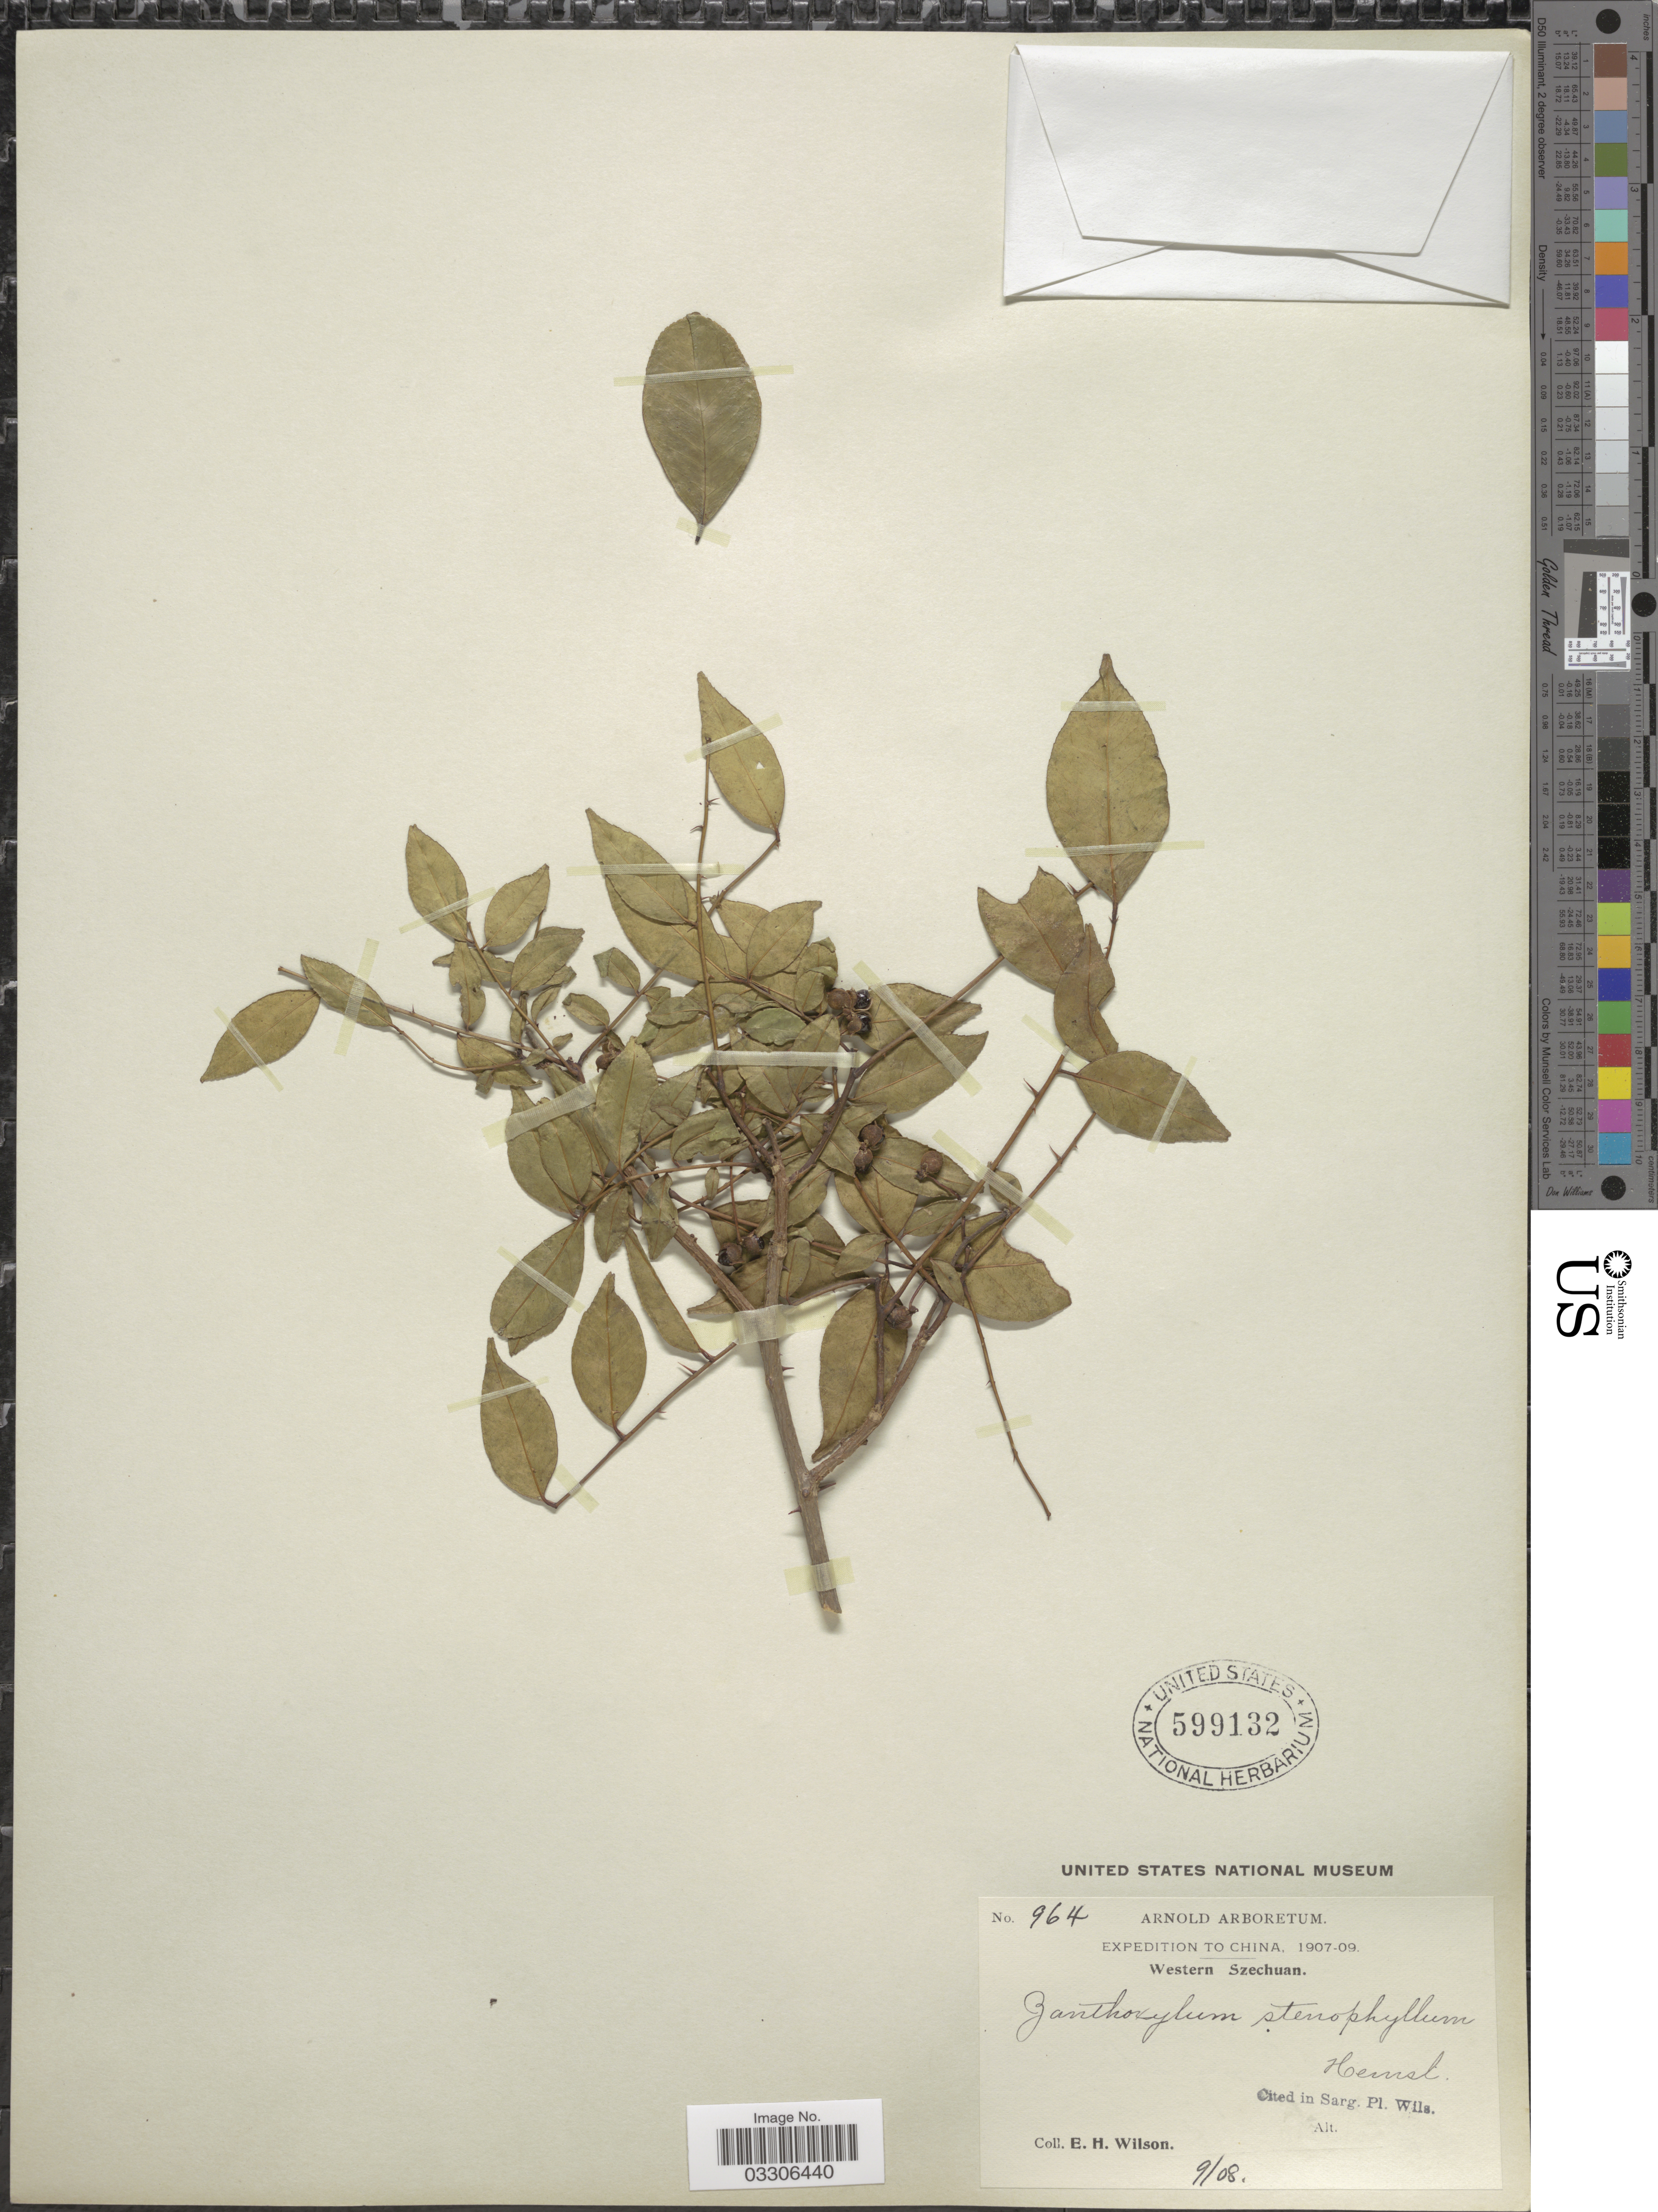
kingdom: Plantae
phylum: Tracheophyta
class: Magnoliopsida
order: Sapindales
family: Rutaceae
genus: Zanthoxylum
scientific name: Zanthoxylum stenophyllum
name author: Hemsl.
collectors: E. Wilson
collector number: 964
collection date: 1908-09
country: China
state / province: Sichuan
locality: Western Szechuan.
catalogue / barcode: US 599132